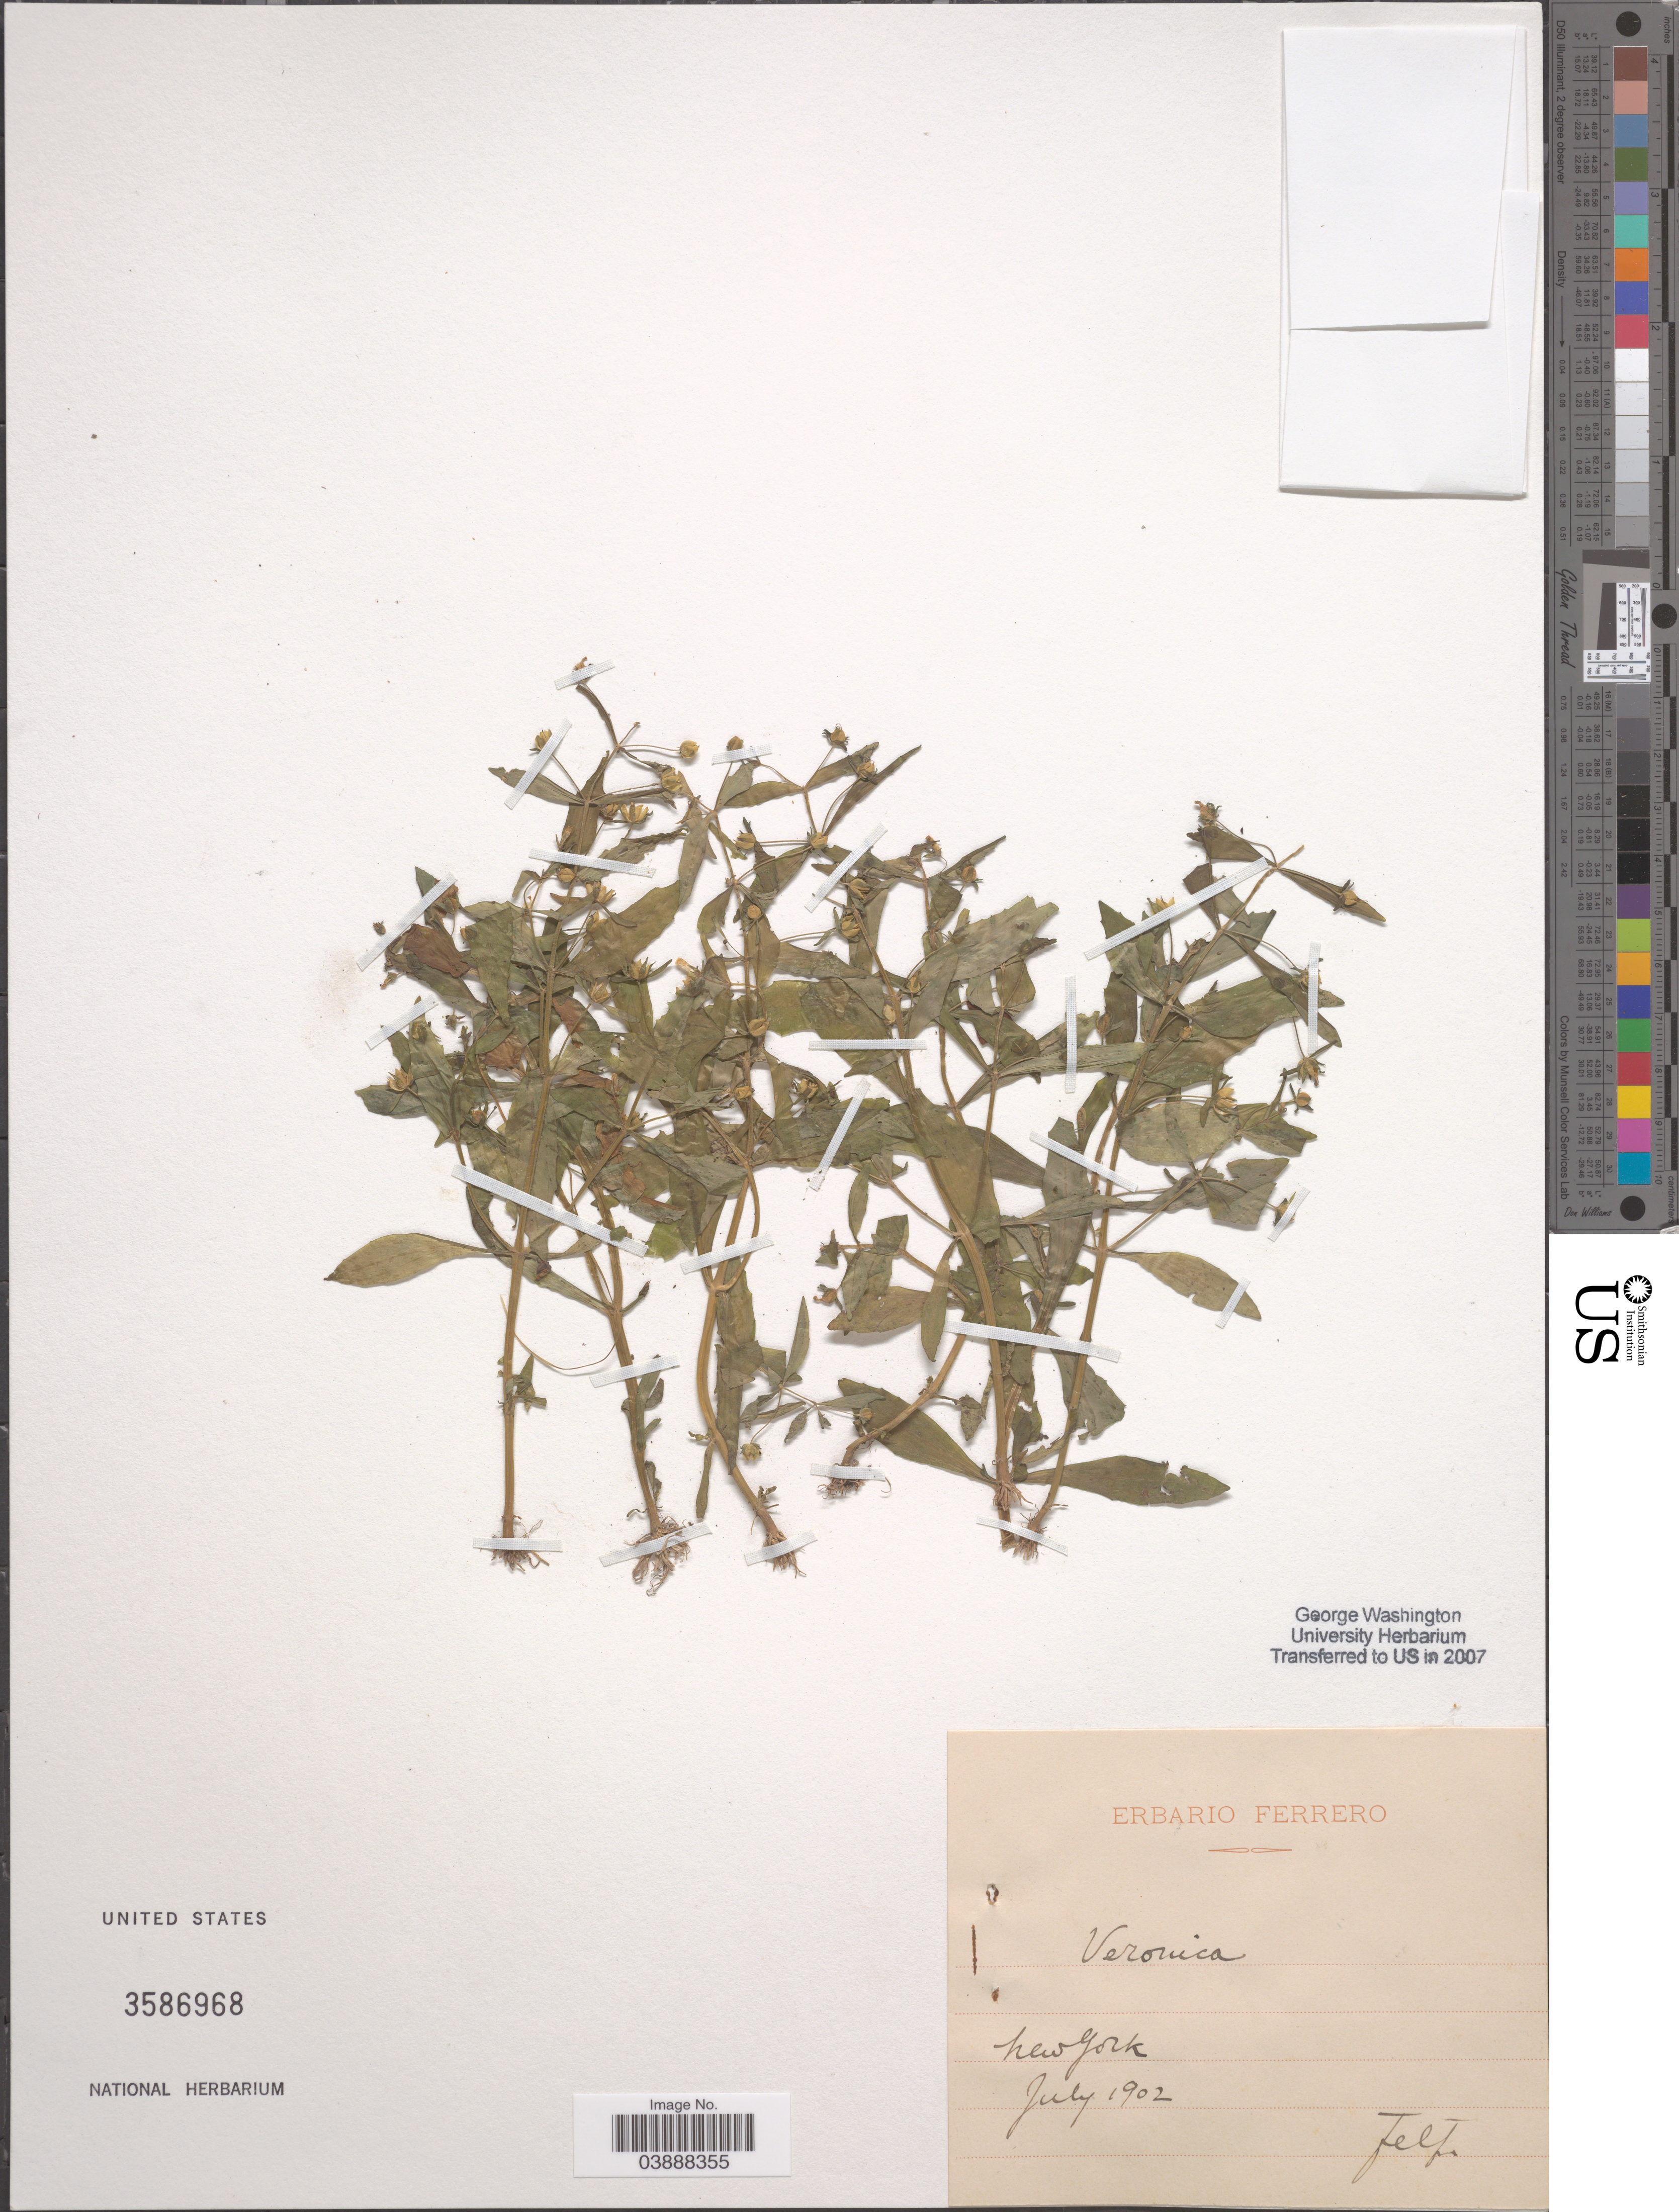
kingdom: Plantae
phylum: Tracheophyta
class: Magnoliopsida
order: Lamiales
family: Plantaginaceae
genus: Gratiola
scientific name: Gratiola sp.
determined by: Albach, Dirk C.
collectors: F. Ferrero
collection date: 1902-07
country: United States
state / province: New York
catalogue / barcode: US 3586968